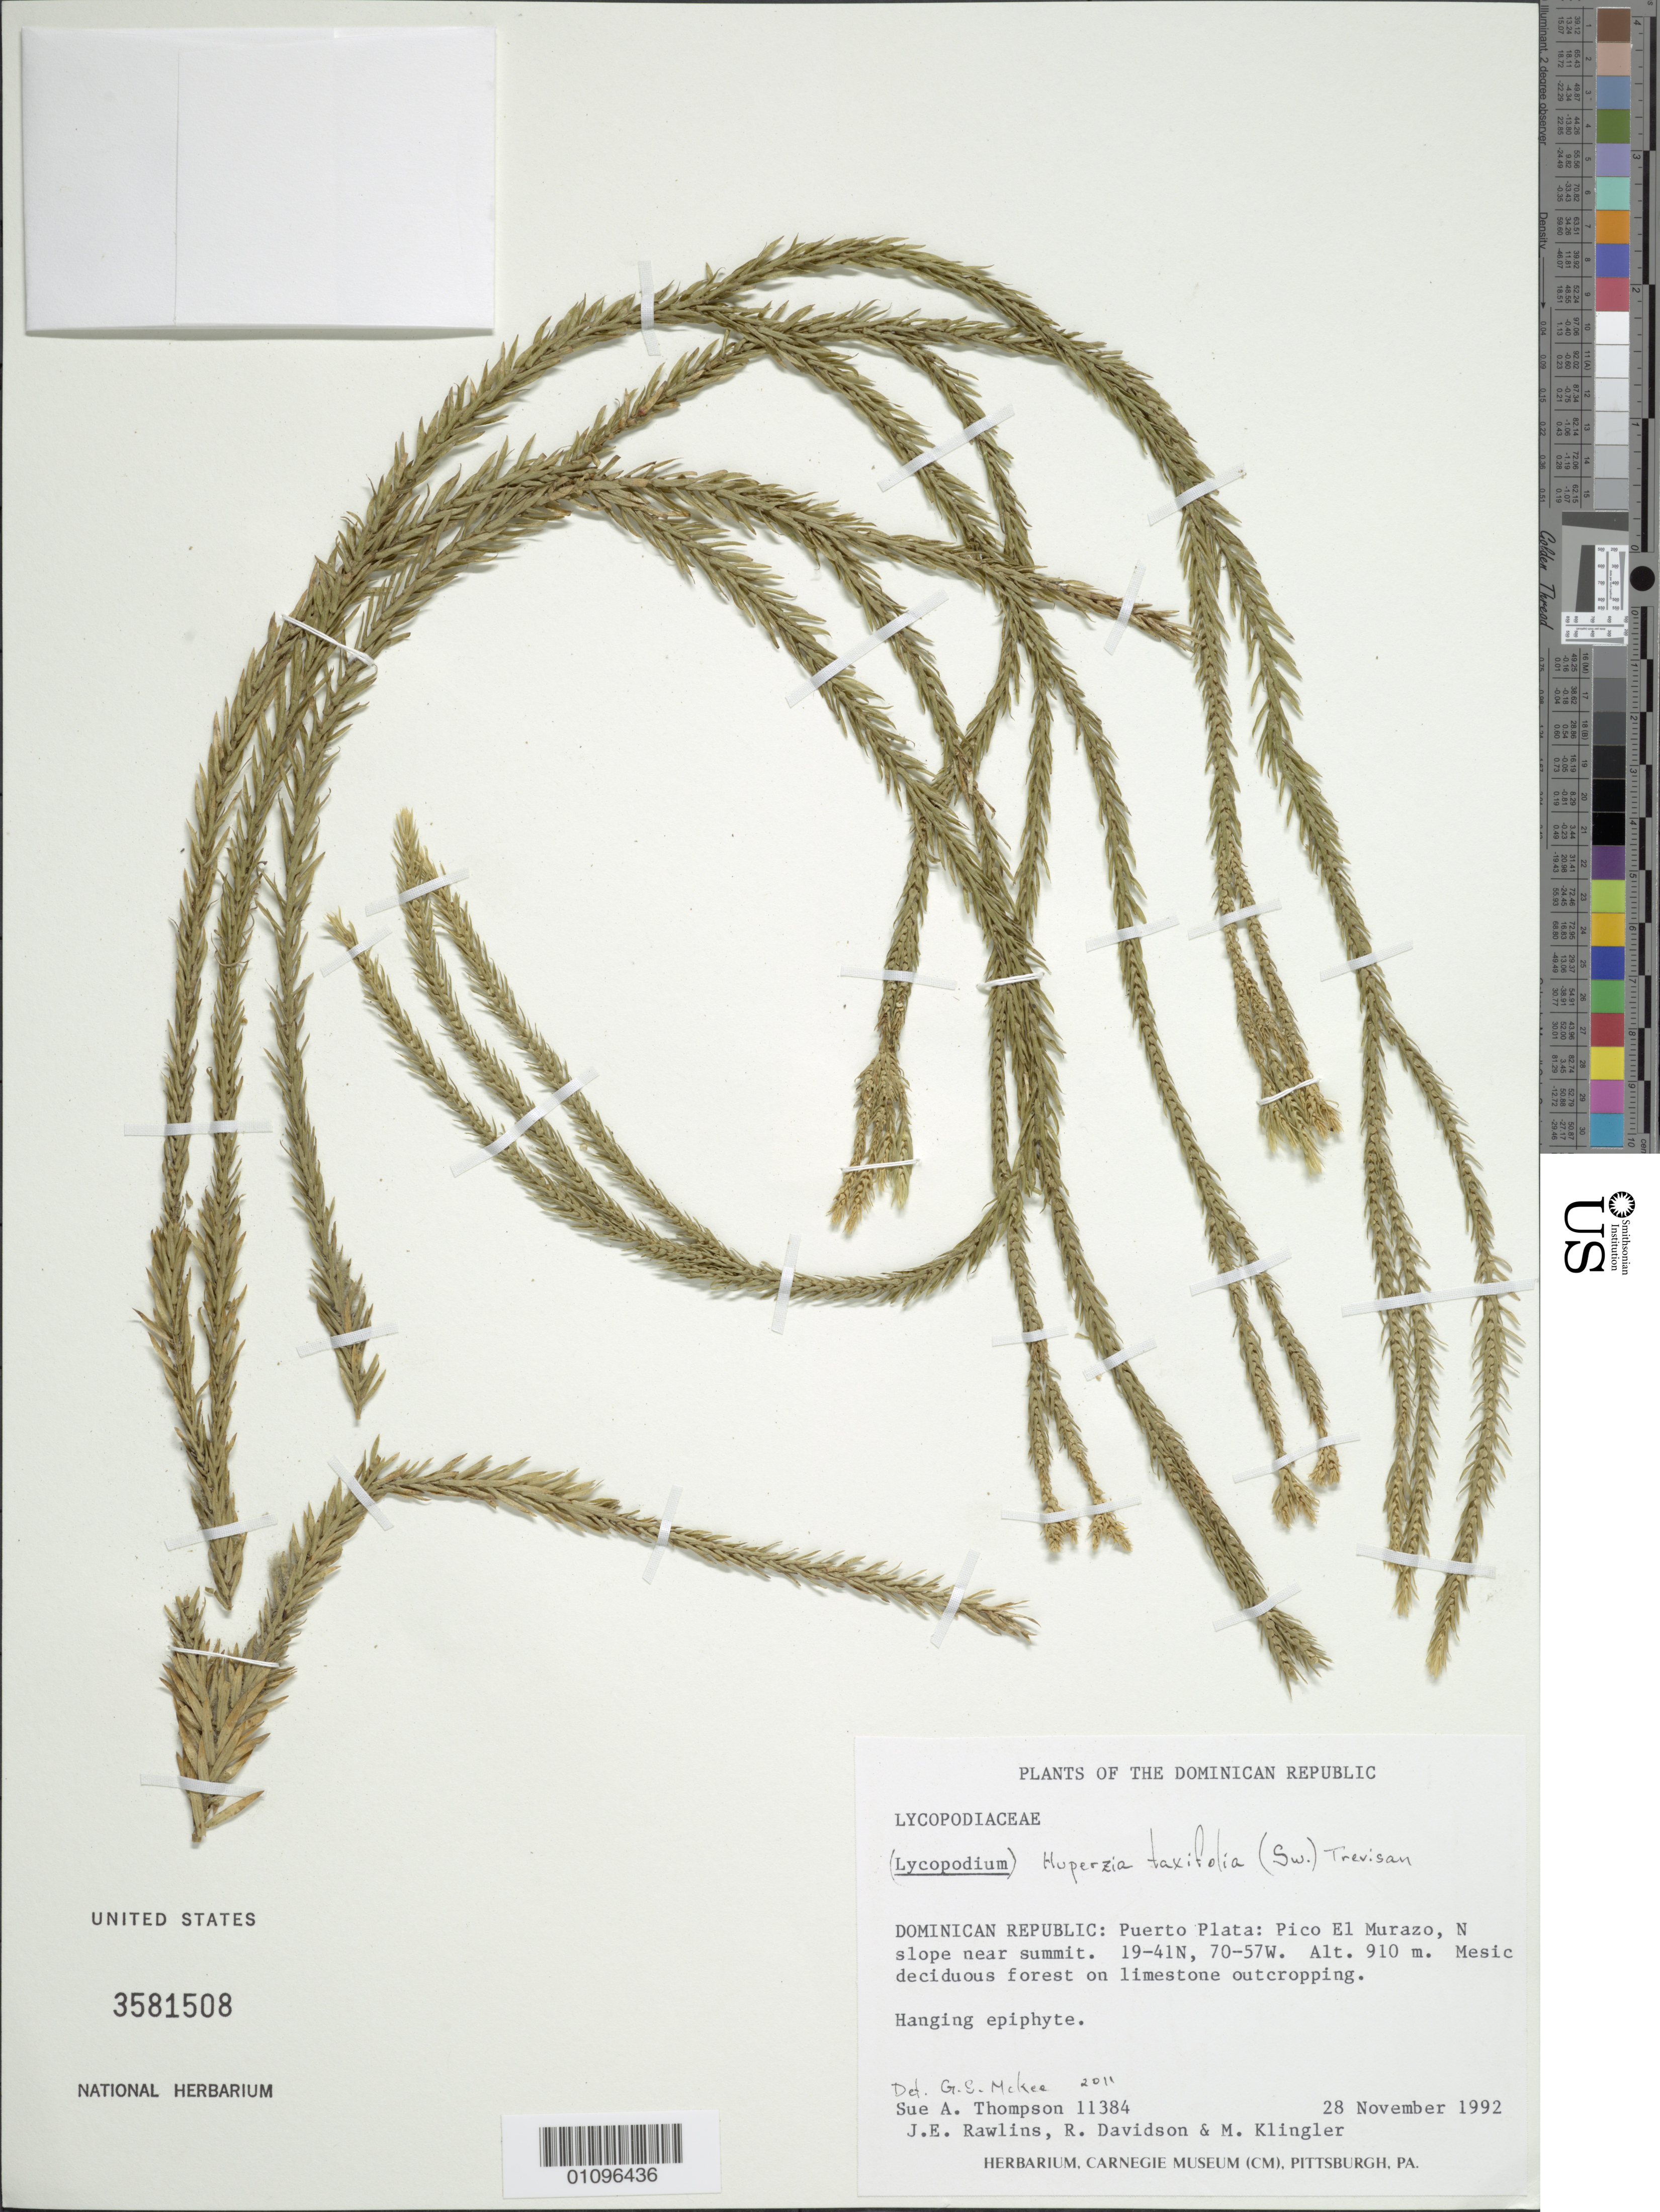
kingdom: Plantae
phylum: Tracheophyta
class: Lycopodiopsida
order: Lycopodiales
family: Lycopodiaceae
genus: Phlegmariurus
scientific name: Phlegmariurus taxifolius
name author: (Sw.) Á. Löve & D. Löve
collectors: S. A. Thompson, J. Rawlins, R. Davidson & M. Klingler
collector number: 11384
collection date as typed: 28 Nov 1992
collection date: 1992-11-28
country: Dominican Republic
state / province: Puerto Plata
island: Hispaniola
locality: Pico El Murazo, N slope near summit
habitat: Mesic deciduous forest on limestone outcropping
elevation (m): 910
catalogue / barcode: US 3581508